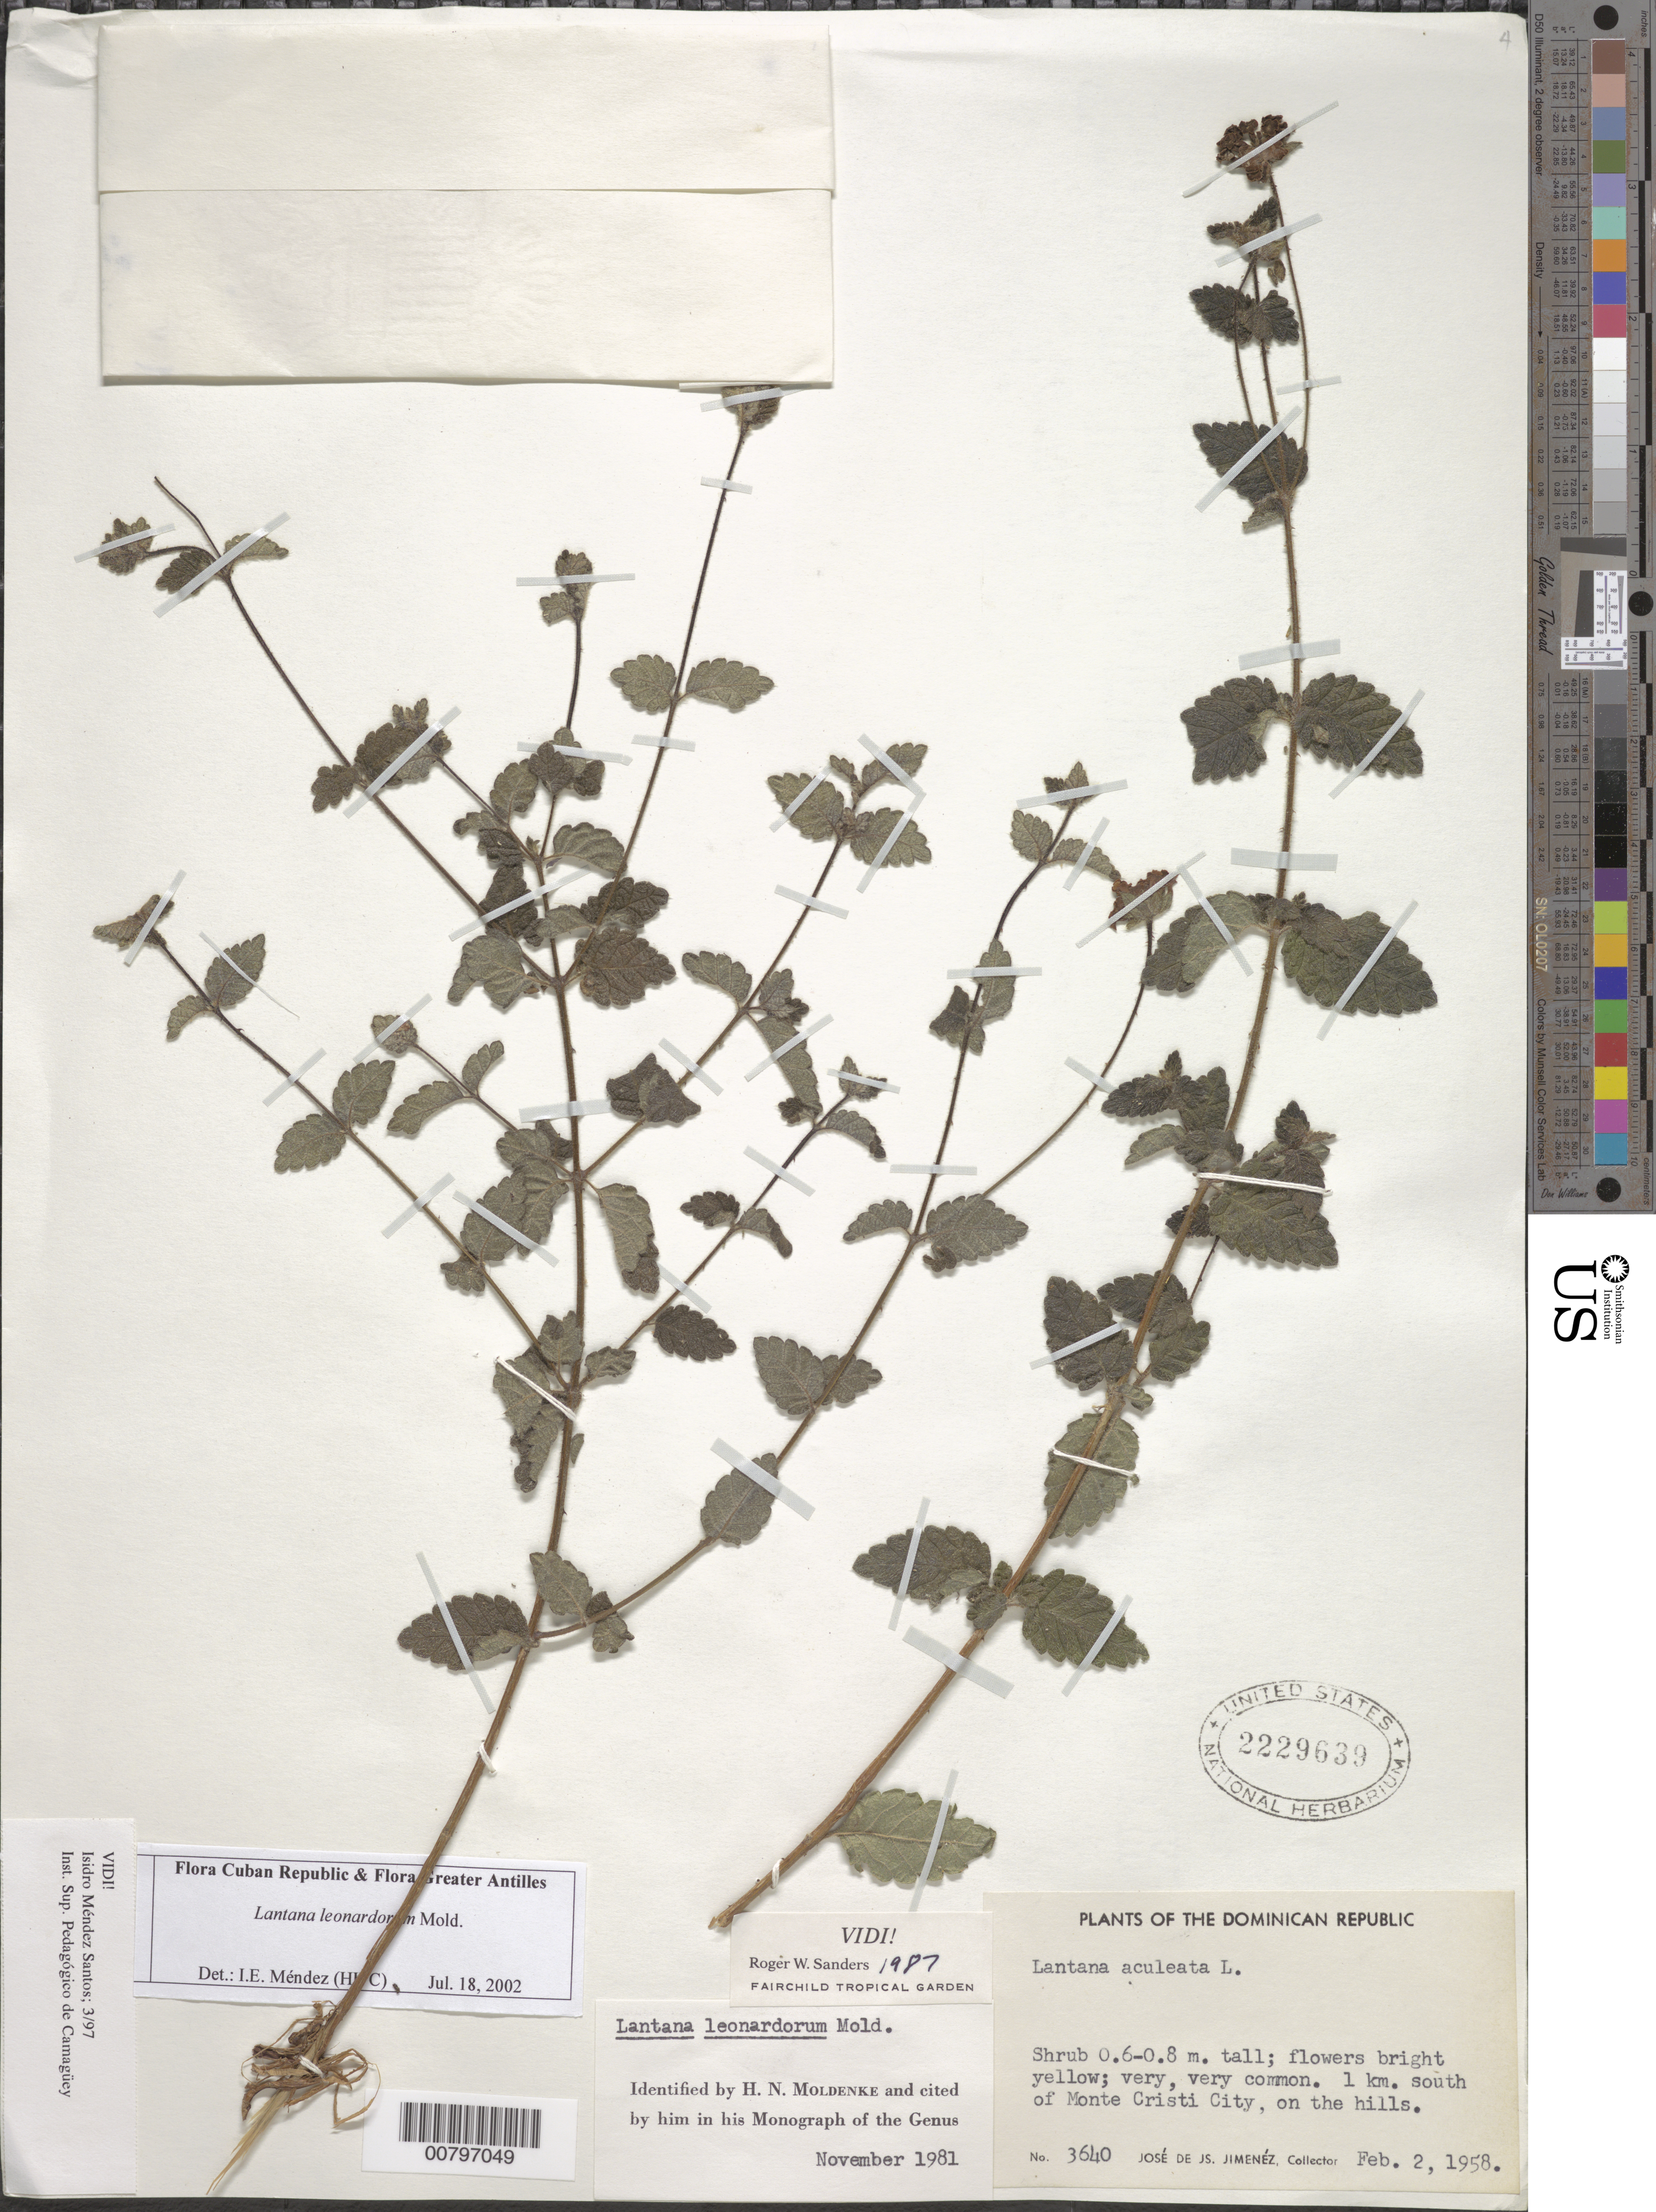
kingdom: Plantae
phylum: Tracheophyta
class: Magnoliopsida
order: Lamiales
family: Verbenaceae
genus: Lantana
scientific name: Lantana leonardorum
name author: Moldenke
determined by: Méndez, Isidro E., (HIPC)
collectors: J. J. Jiménez Almonte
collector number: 3640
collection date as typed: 02 Feb 1958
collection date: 1958-02-02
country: Dominican Republic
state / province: Monte Cristi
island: Hispaniola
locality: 1 km South of Montecristi, on hills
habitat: Hillside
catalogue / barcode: US 2229639